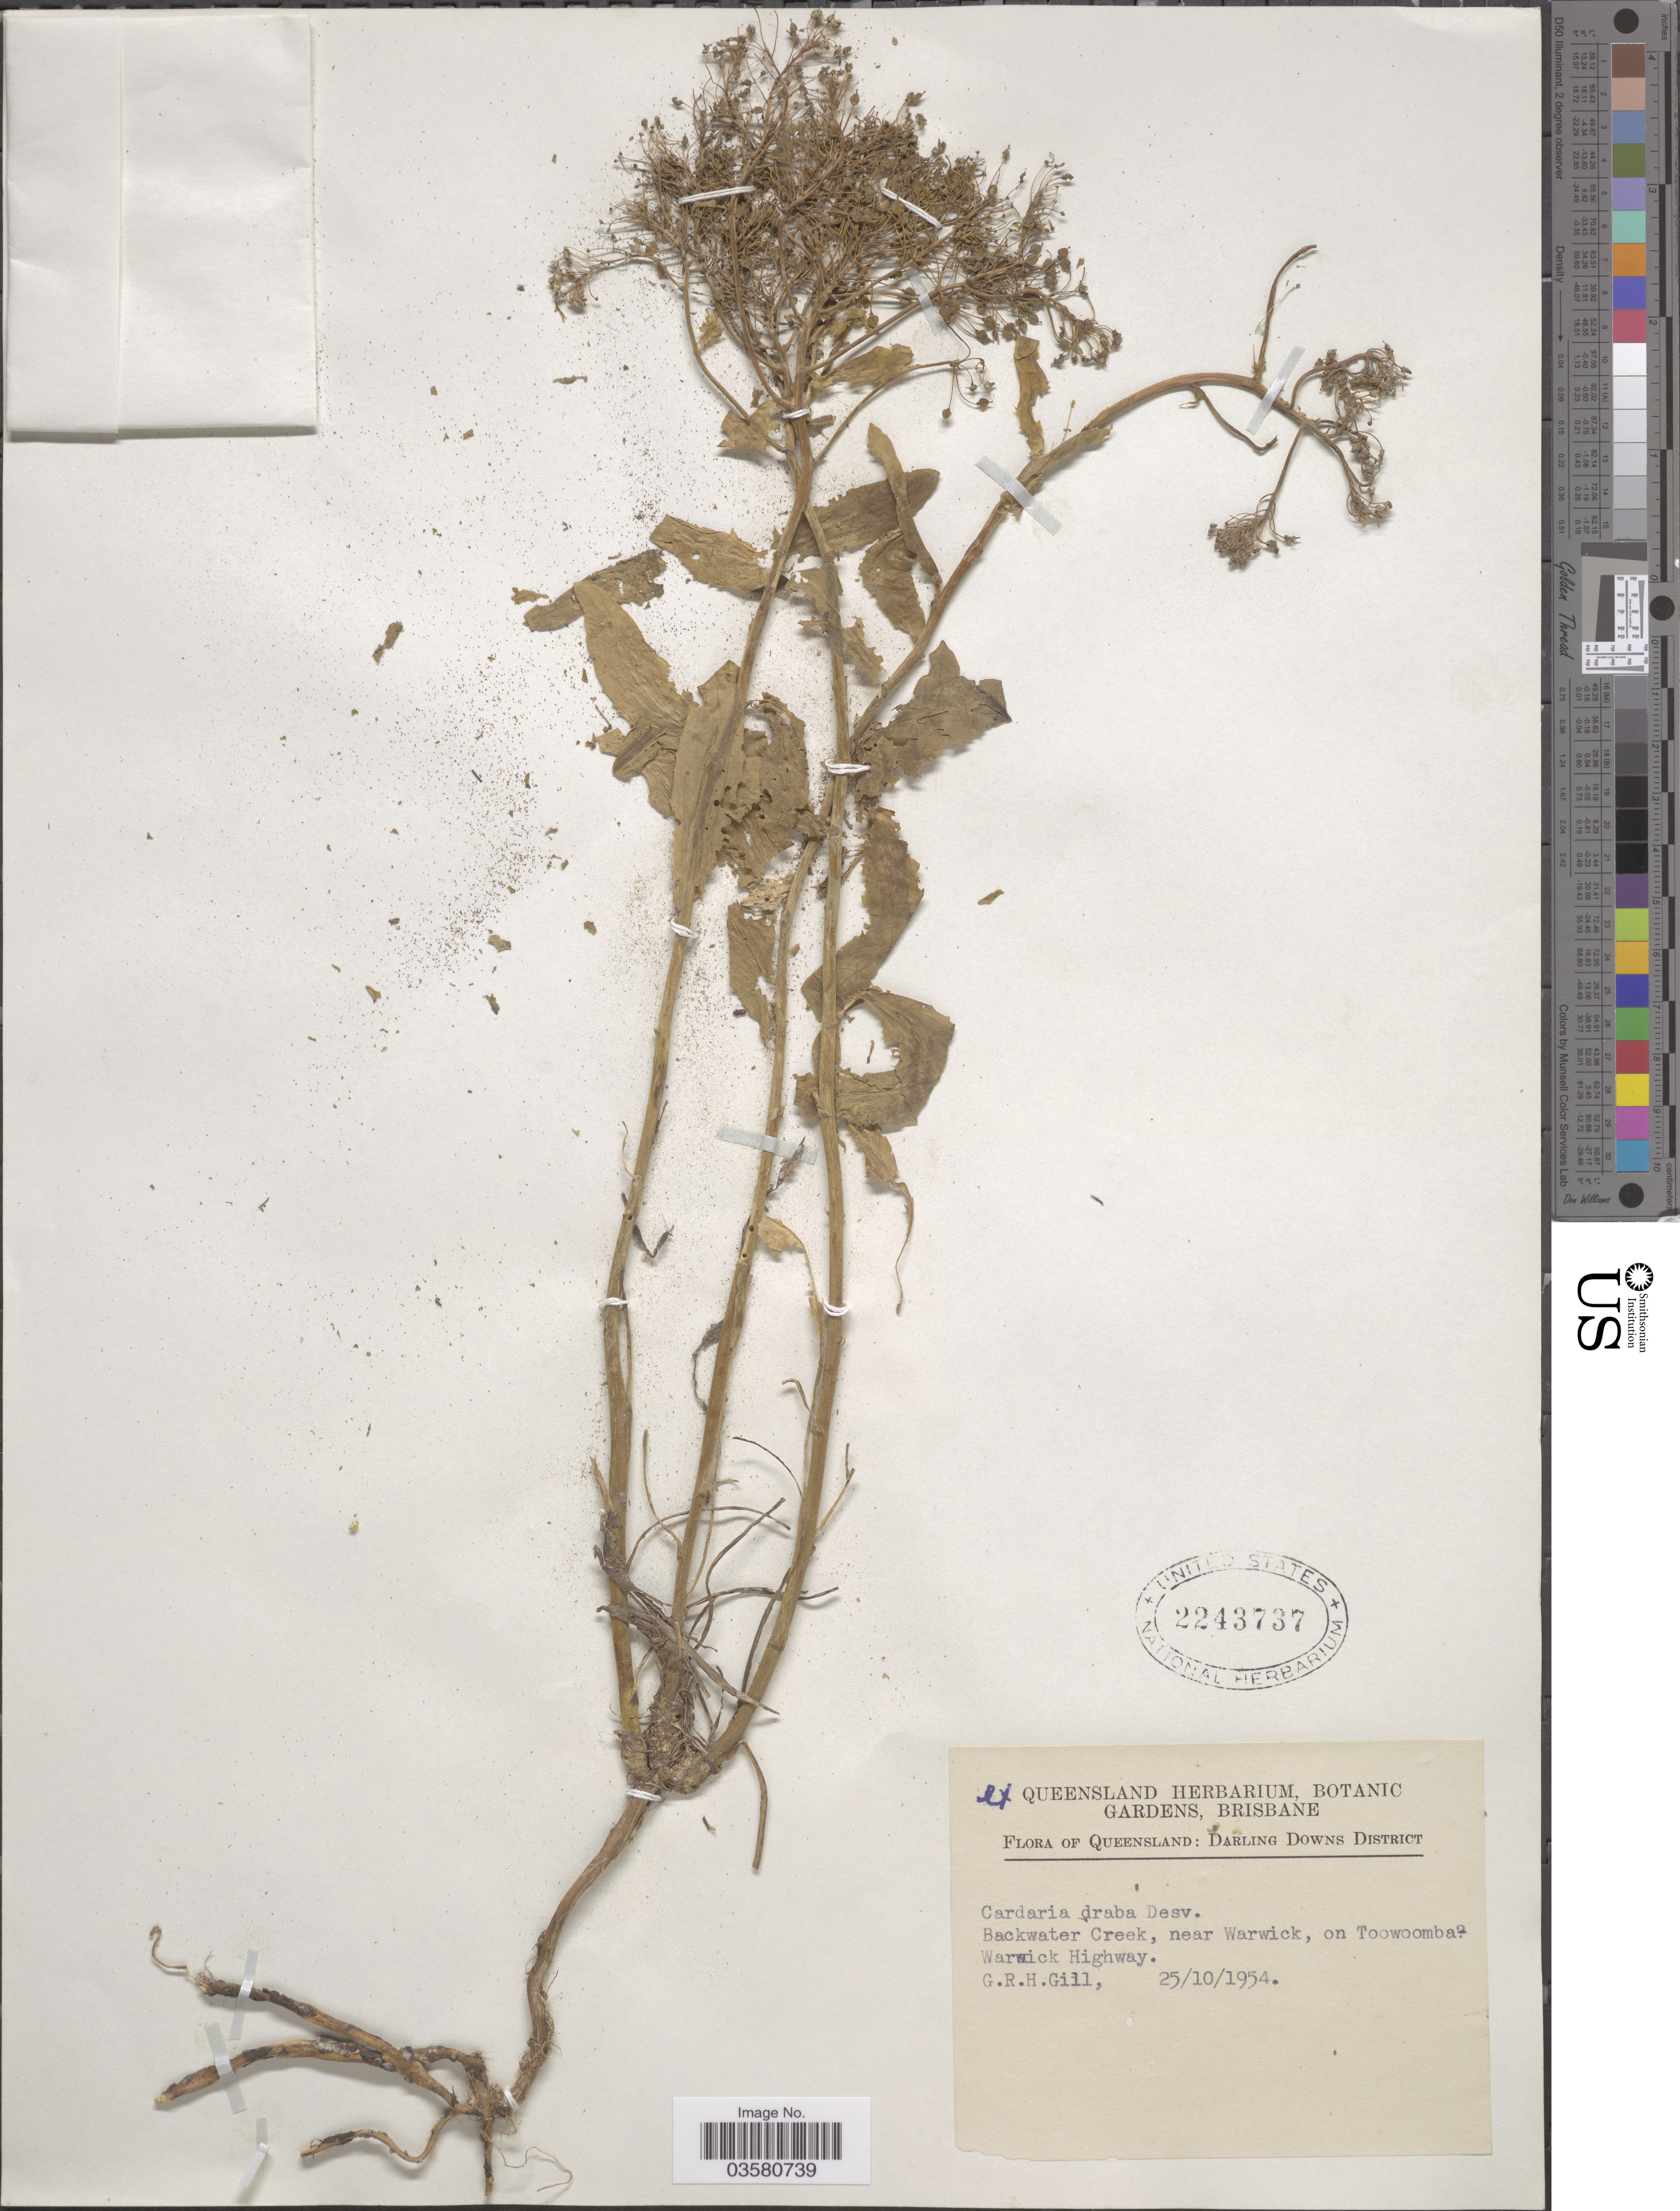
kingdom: Plantae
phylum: Tracheophyta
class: Magnoliopsida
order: Brassicales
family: Brassicaceae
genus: Lepidium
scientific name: Lepidium draba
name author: L.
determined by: Strong, M. T., (US), Smithsonian Institution - National Museum of Natural History (UNITED STATES)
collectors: G. Gill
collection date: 1954-10-25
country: Australia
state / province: Queensland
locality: Darling Downs District. Backwater Creek, near Warwick, on Toowoomba-Warwick Highway.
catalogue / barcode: US 2243737